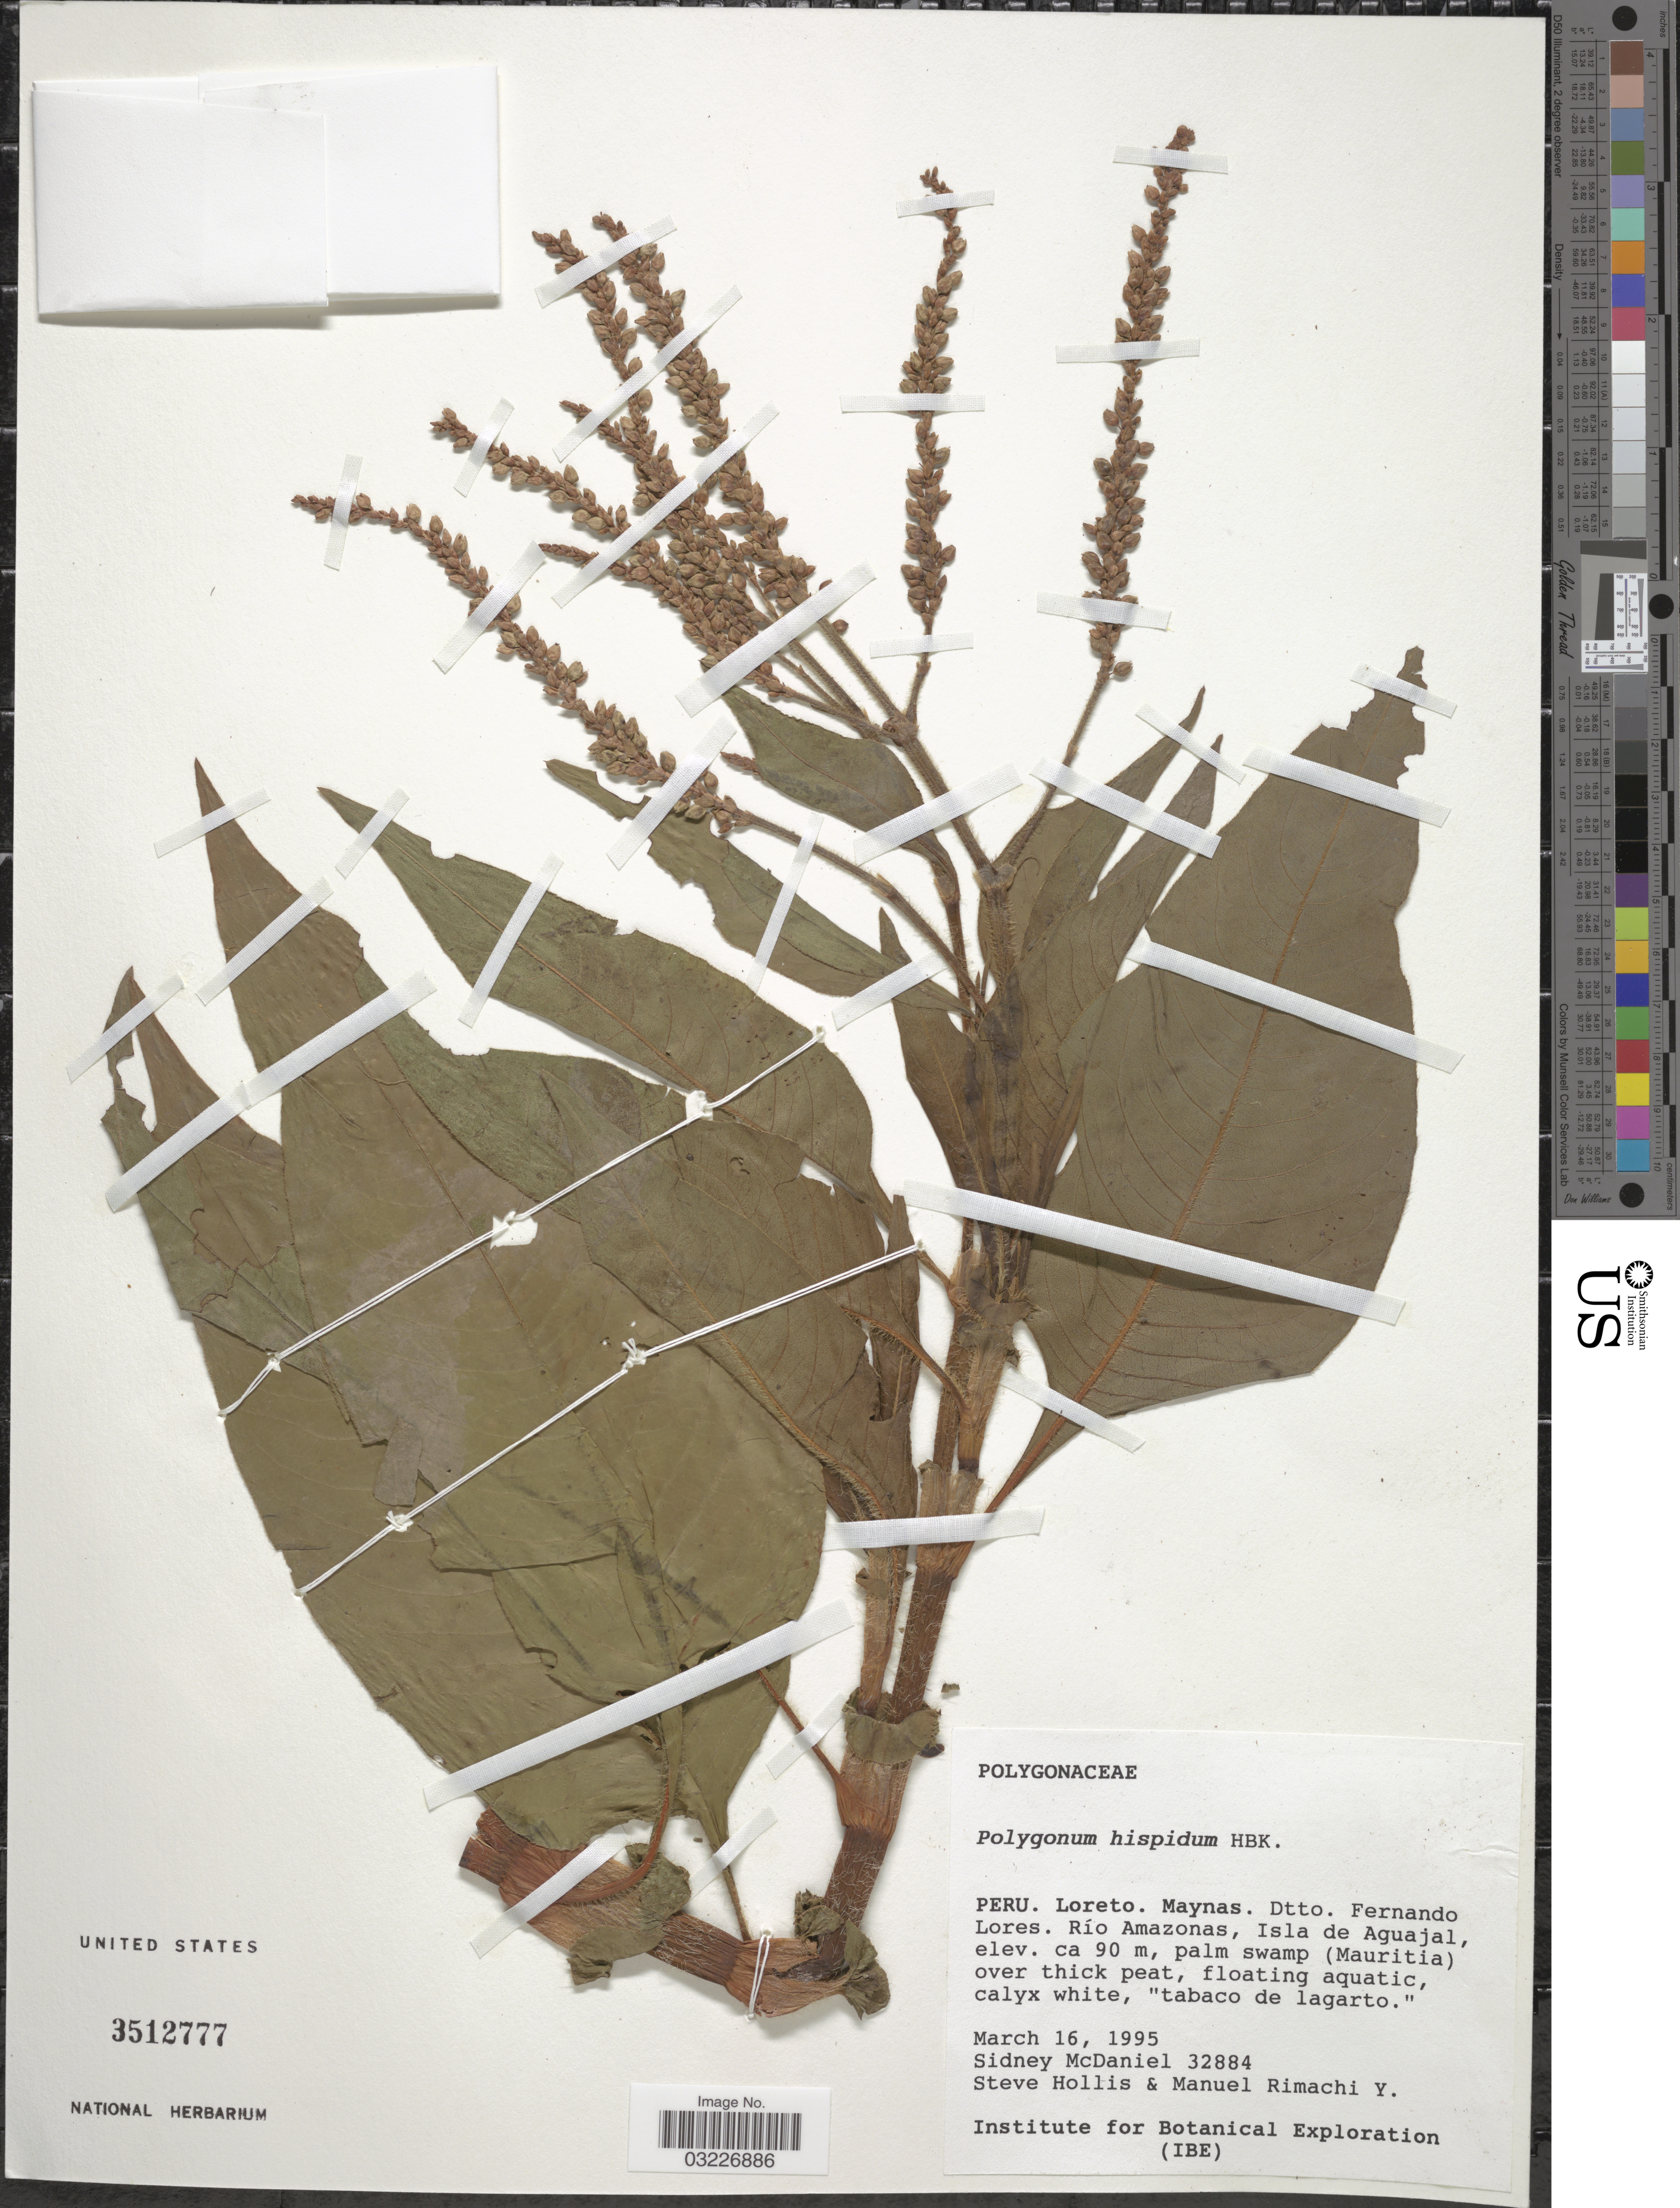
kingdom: Plantae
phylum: Tracheophyta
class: Magnoliopsida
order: Caryophyllales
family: Polygonaceae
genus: Polygonum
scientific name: Polygonum hispidum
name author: Kunth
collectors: S. McDaniel, S. Hollis & M. Rimachi Y.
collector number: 32884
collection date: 1995-03-16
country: Peru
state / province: Loreto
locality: Maynas. Dtto. Fernando Lores. Río Amazonas, Isla de Aguajal.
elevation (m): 90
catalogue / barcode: US 3512777